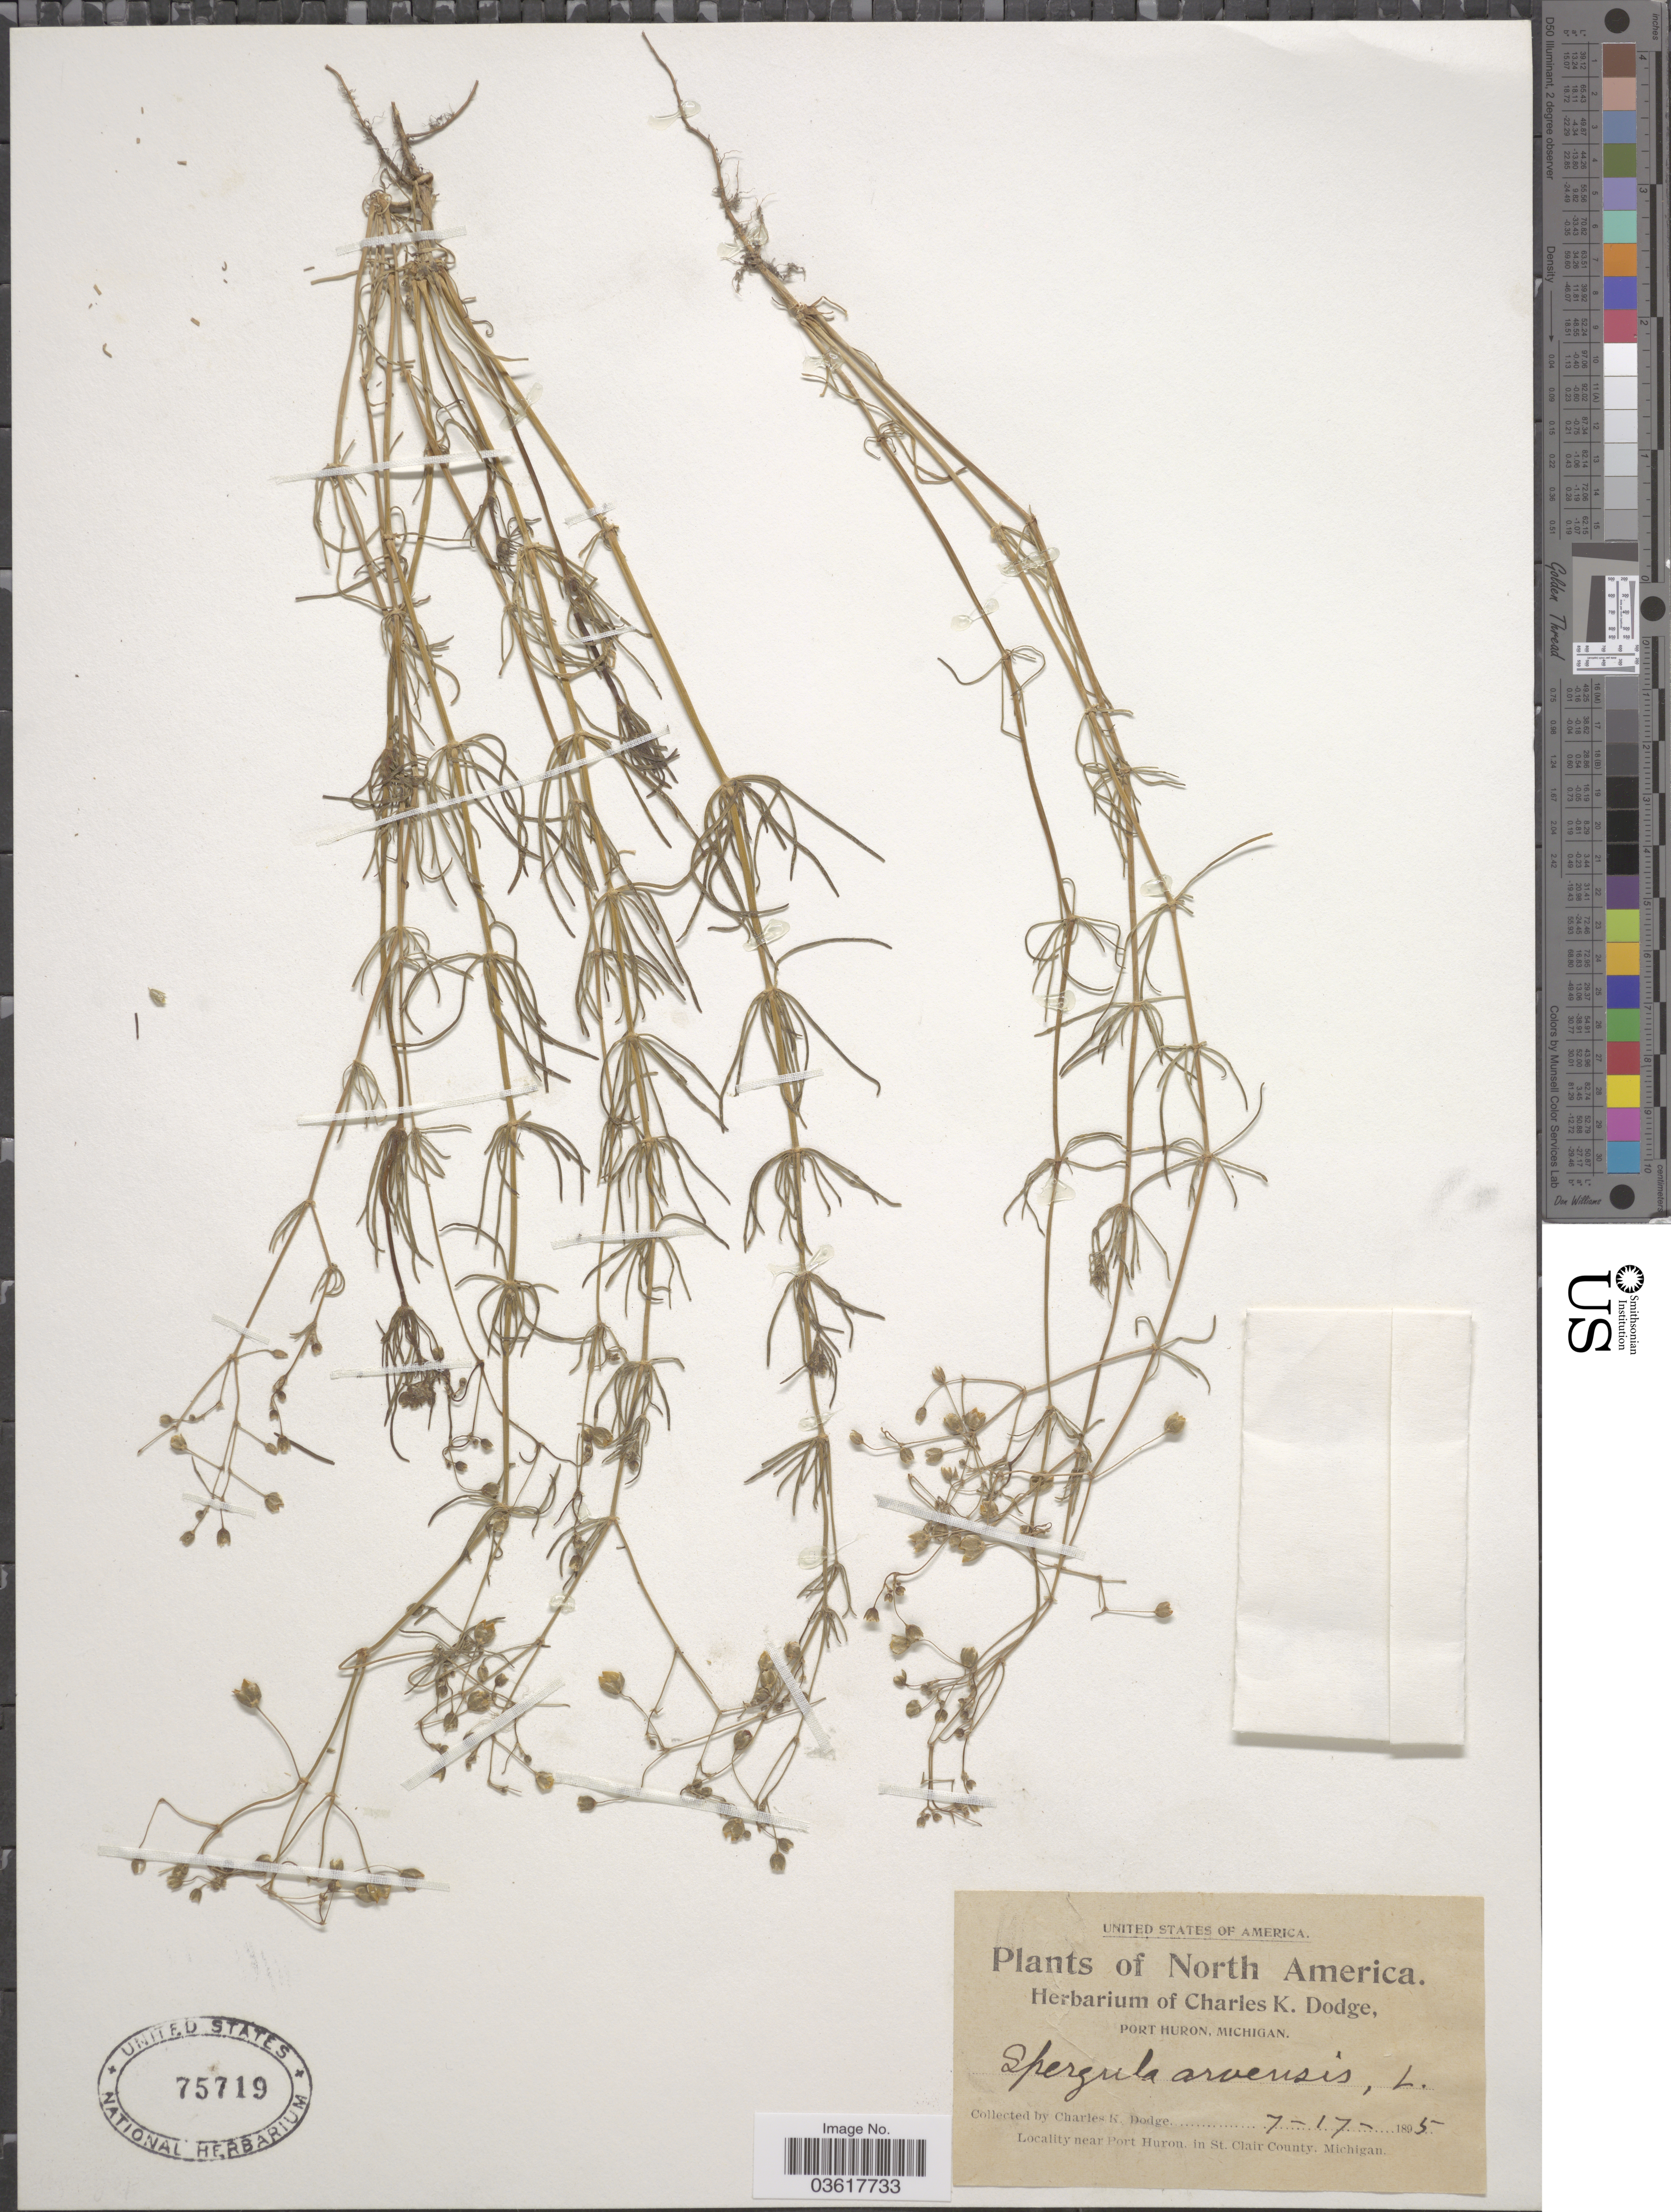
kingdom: Plantae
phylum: Tracheophyta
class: Magnoliopsida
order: Caryophyllales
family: Caryophyllaceae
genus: Spergula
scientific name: Spergula arvensis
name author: L.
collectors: C. K. Dodge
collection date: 1895-07-17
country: United States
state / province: Michigan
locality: Near Port Huron, in St. Clair County.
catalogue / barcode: US 75719